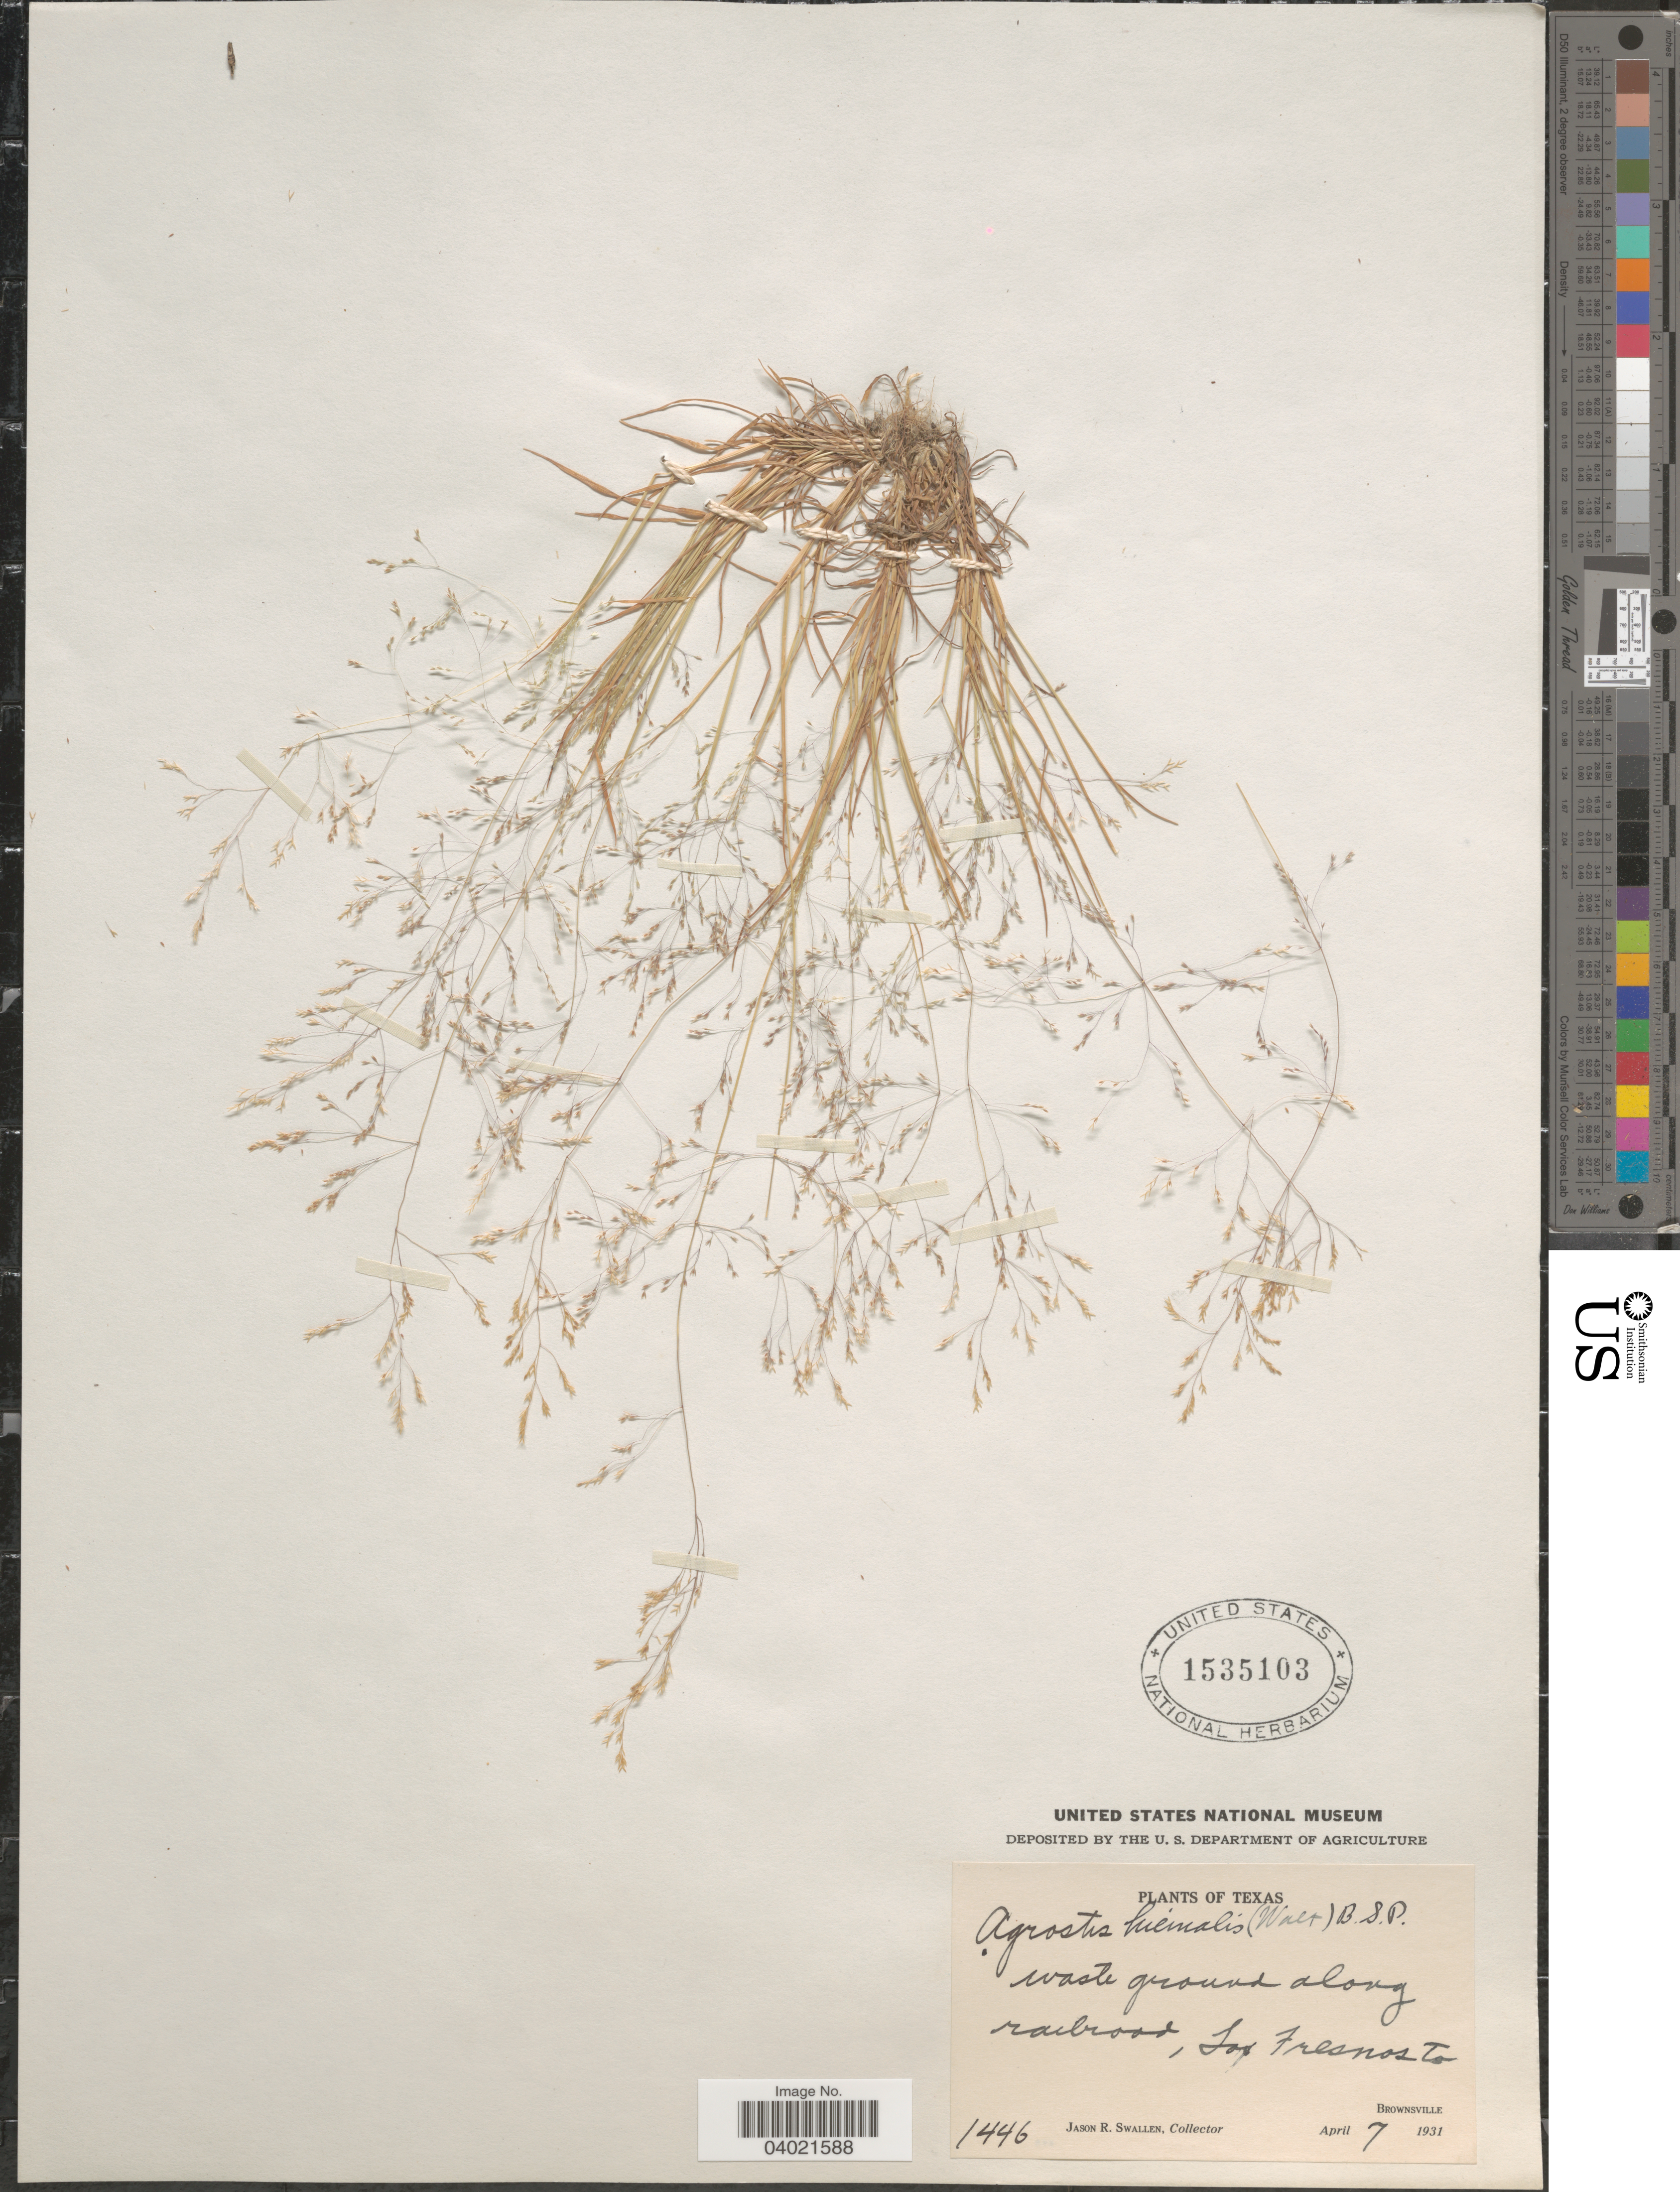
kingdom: Plantae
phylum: Tracheophyta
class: Liliopsida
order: Poales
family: Poaceae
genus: Agrostis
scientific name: Agrostis perennans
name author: (Walter) Tuck.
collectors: J. R. Swallen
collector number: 1446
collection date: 1931-04-07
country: United States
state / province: Texas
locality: Waste ground along railroad, Los Fresnos to Brownsville.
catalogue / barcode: US 1535103